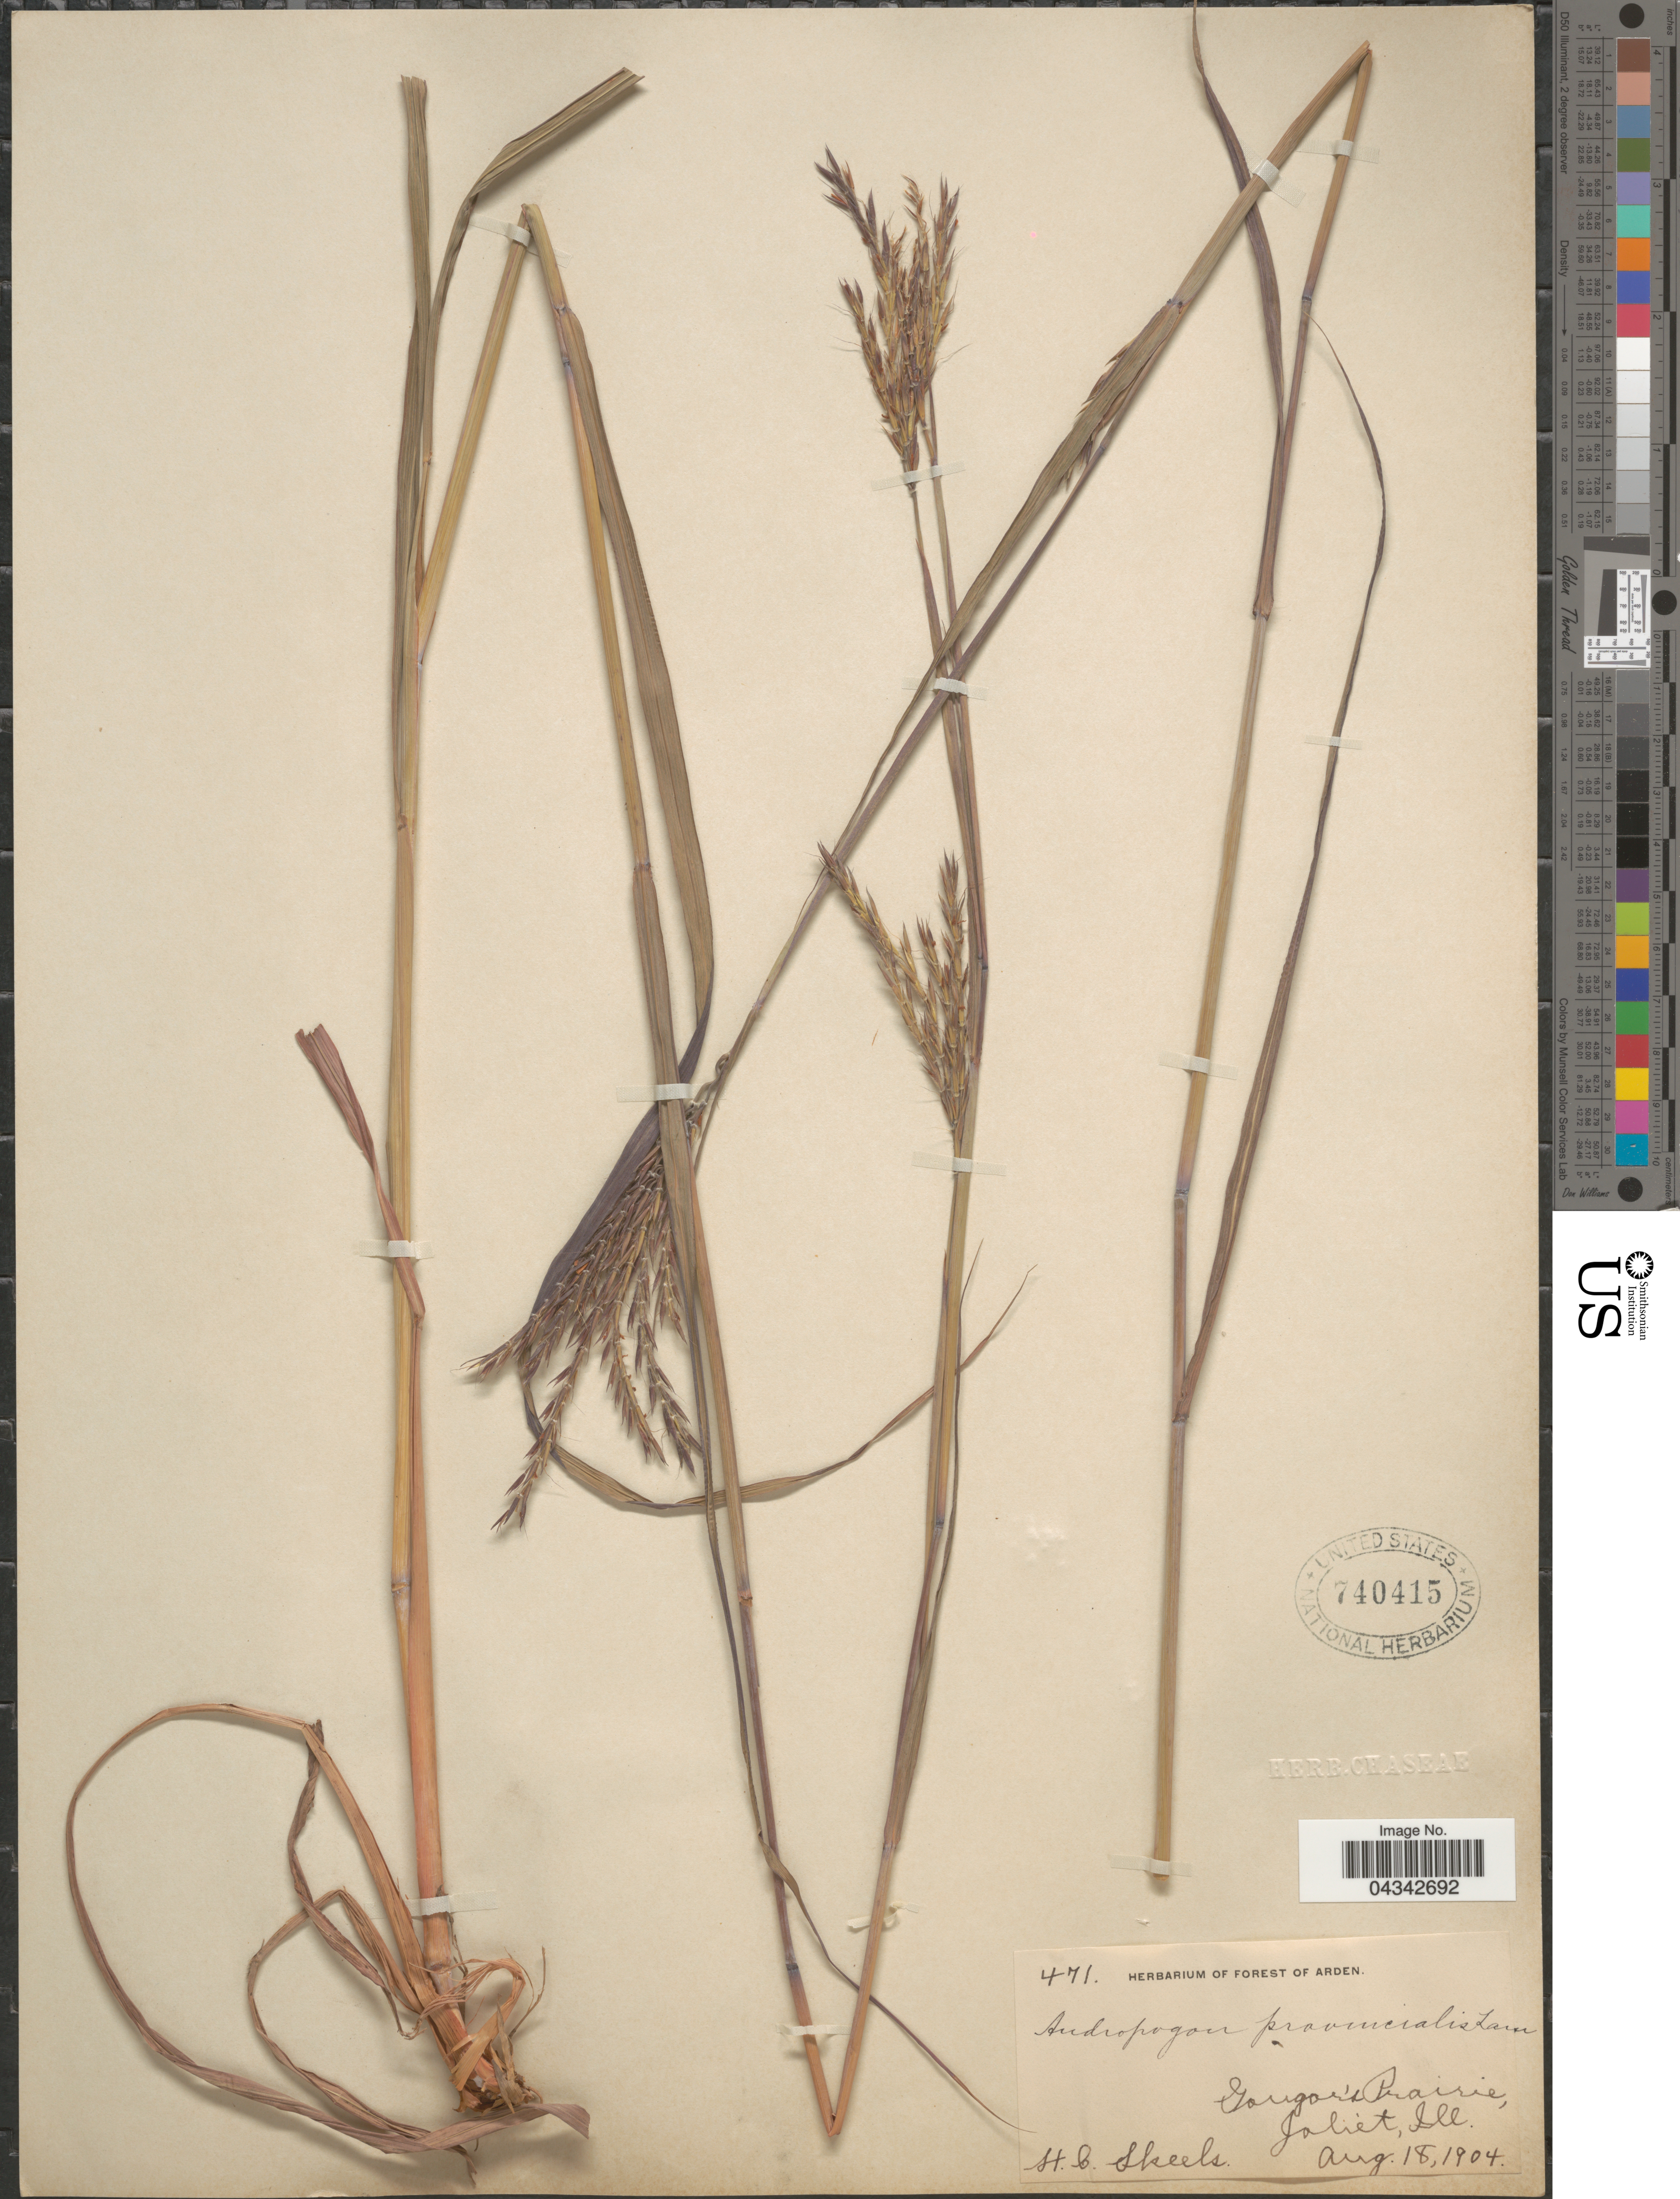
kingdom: Plantae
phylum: Tracheophyta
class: Liliopsida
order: Poales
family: Poaceae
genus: Andropogon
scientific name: Andropogon gerardii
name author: Vitman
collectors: H. Skeels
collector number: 471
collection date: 1904-08-18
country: United States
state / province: Illinois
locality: Gougar's Prairie. Joliet.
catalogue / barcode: US 740415